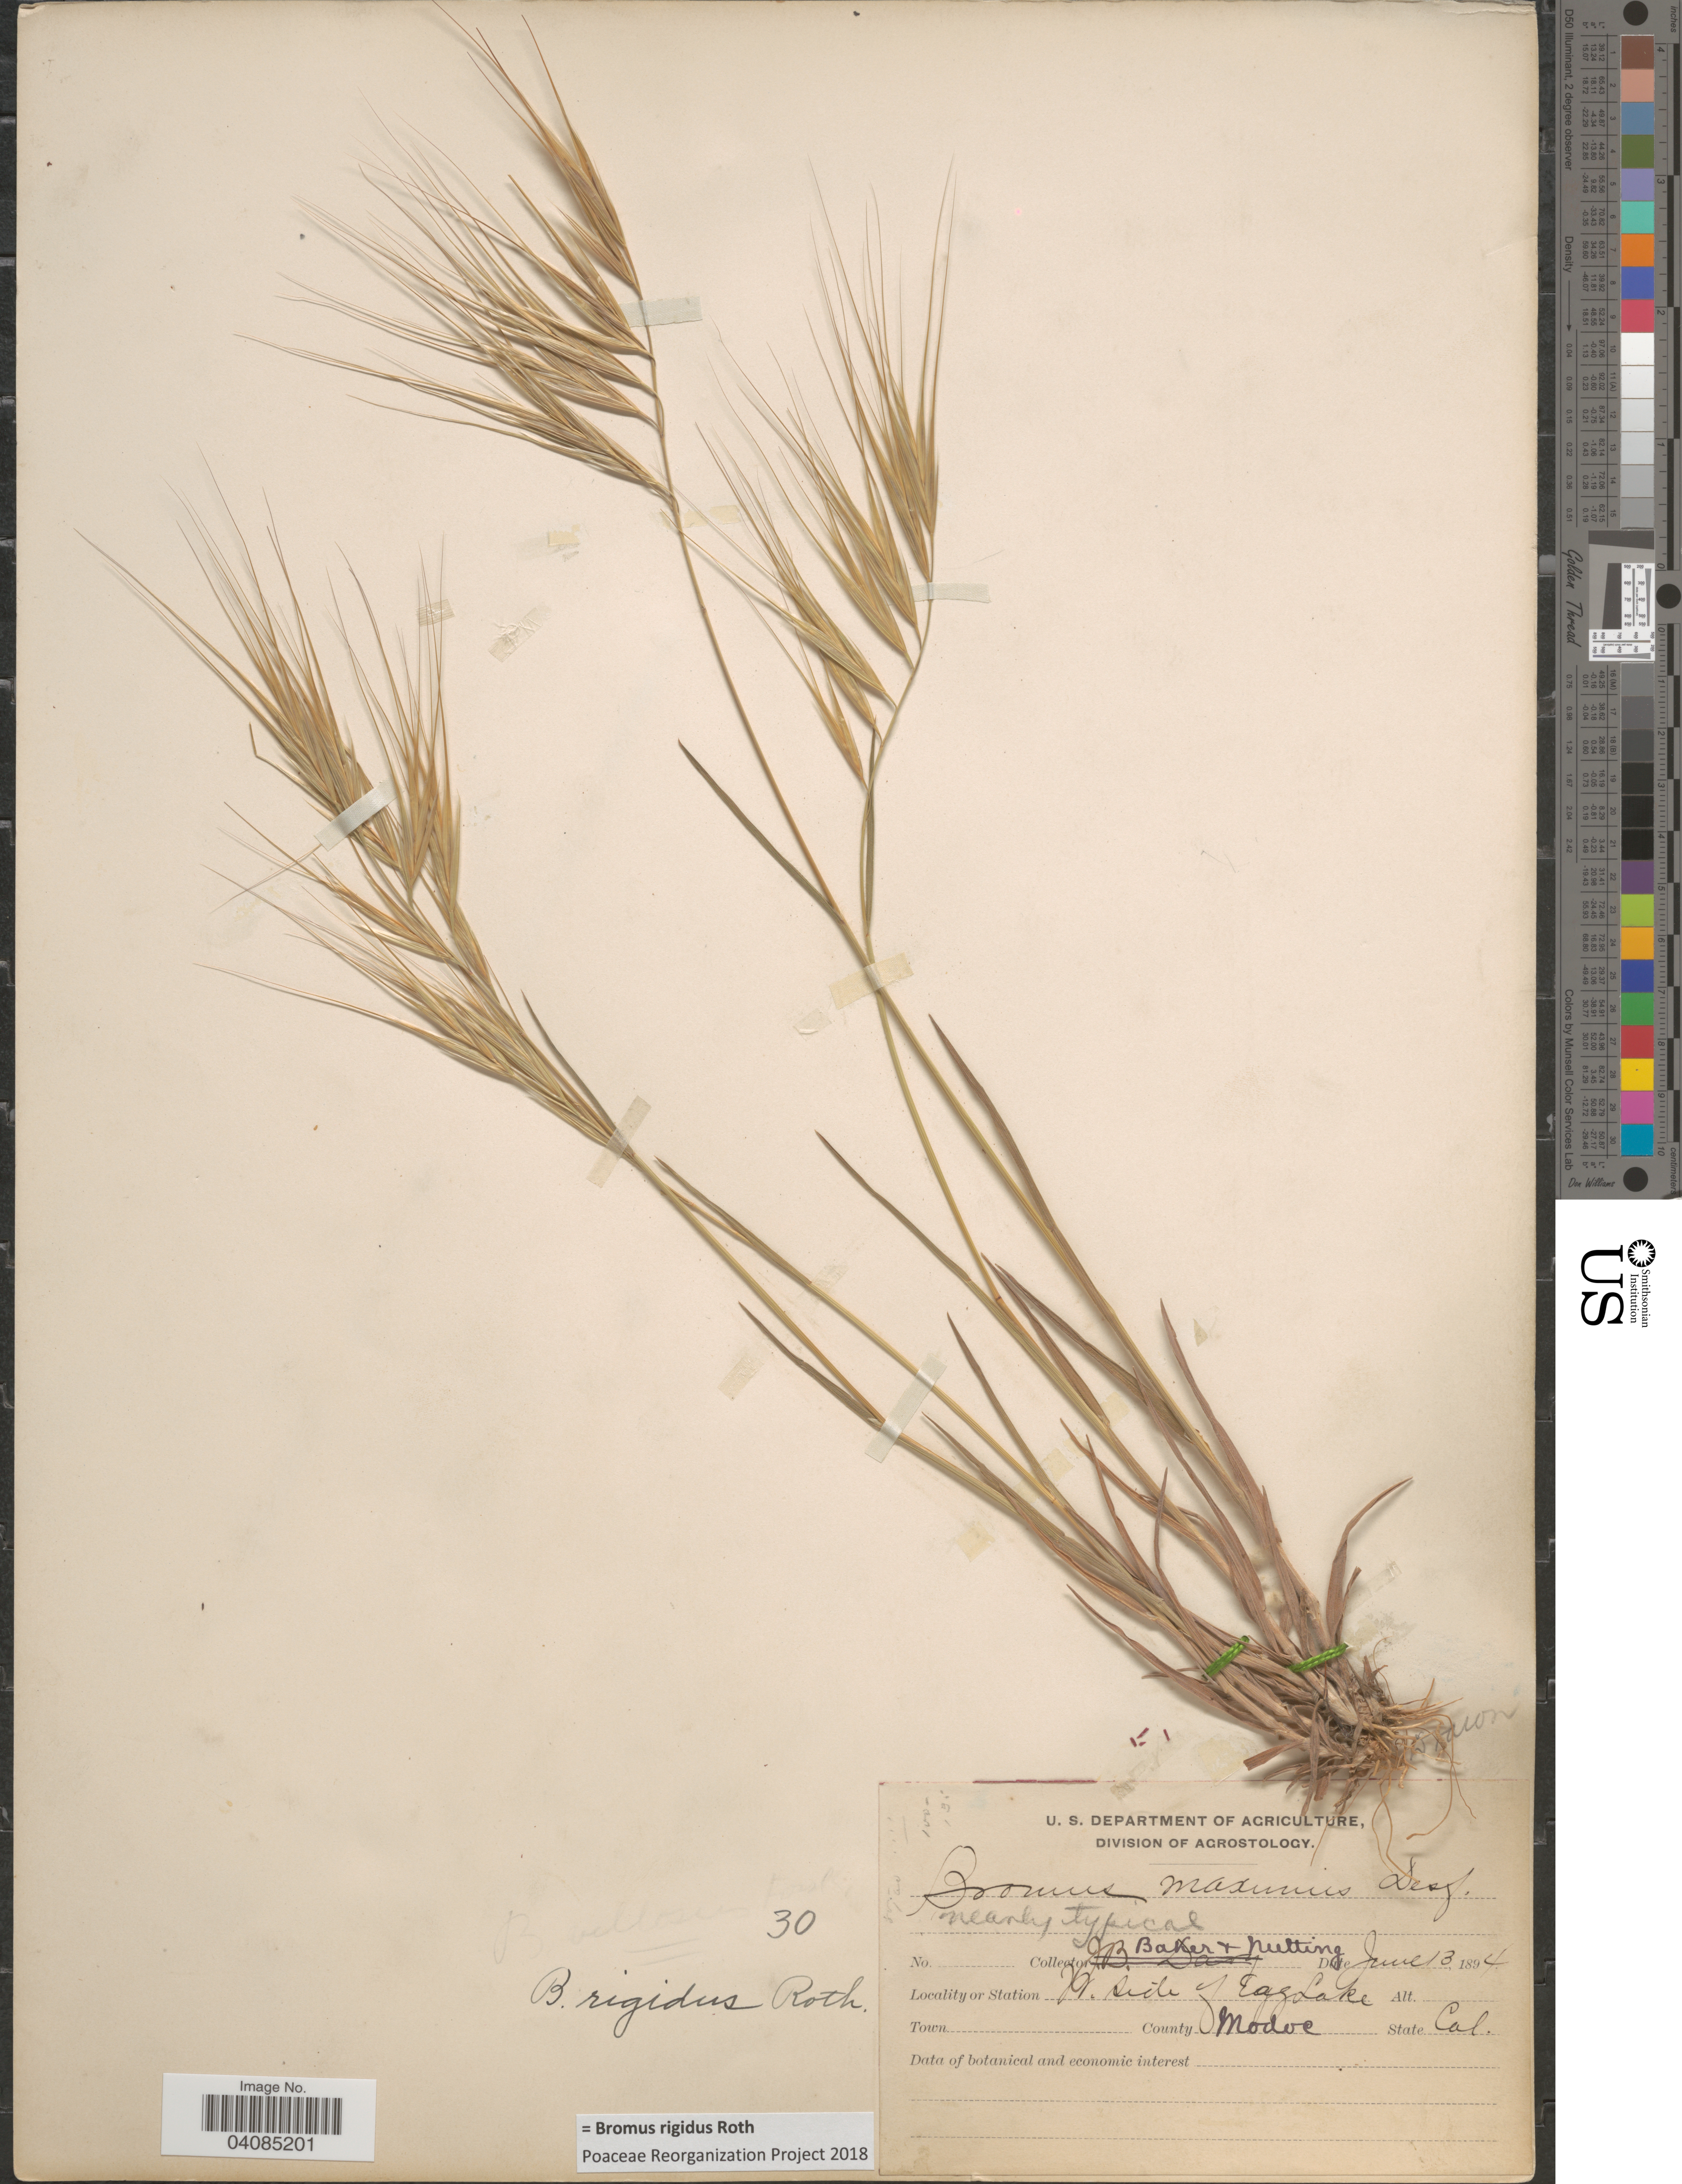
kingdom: Plantae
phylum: Tracheophyta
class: Liliopsida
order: Poales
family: Poaceae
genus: Bromus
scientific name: Bromus rigidus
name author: Roth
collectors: -- Baker & Nutting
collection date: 1894-06-13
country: United States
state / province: California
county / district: Modoc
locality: W. side of Egg Lake. County Modoc.